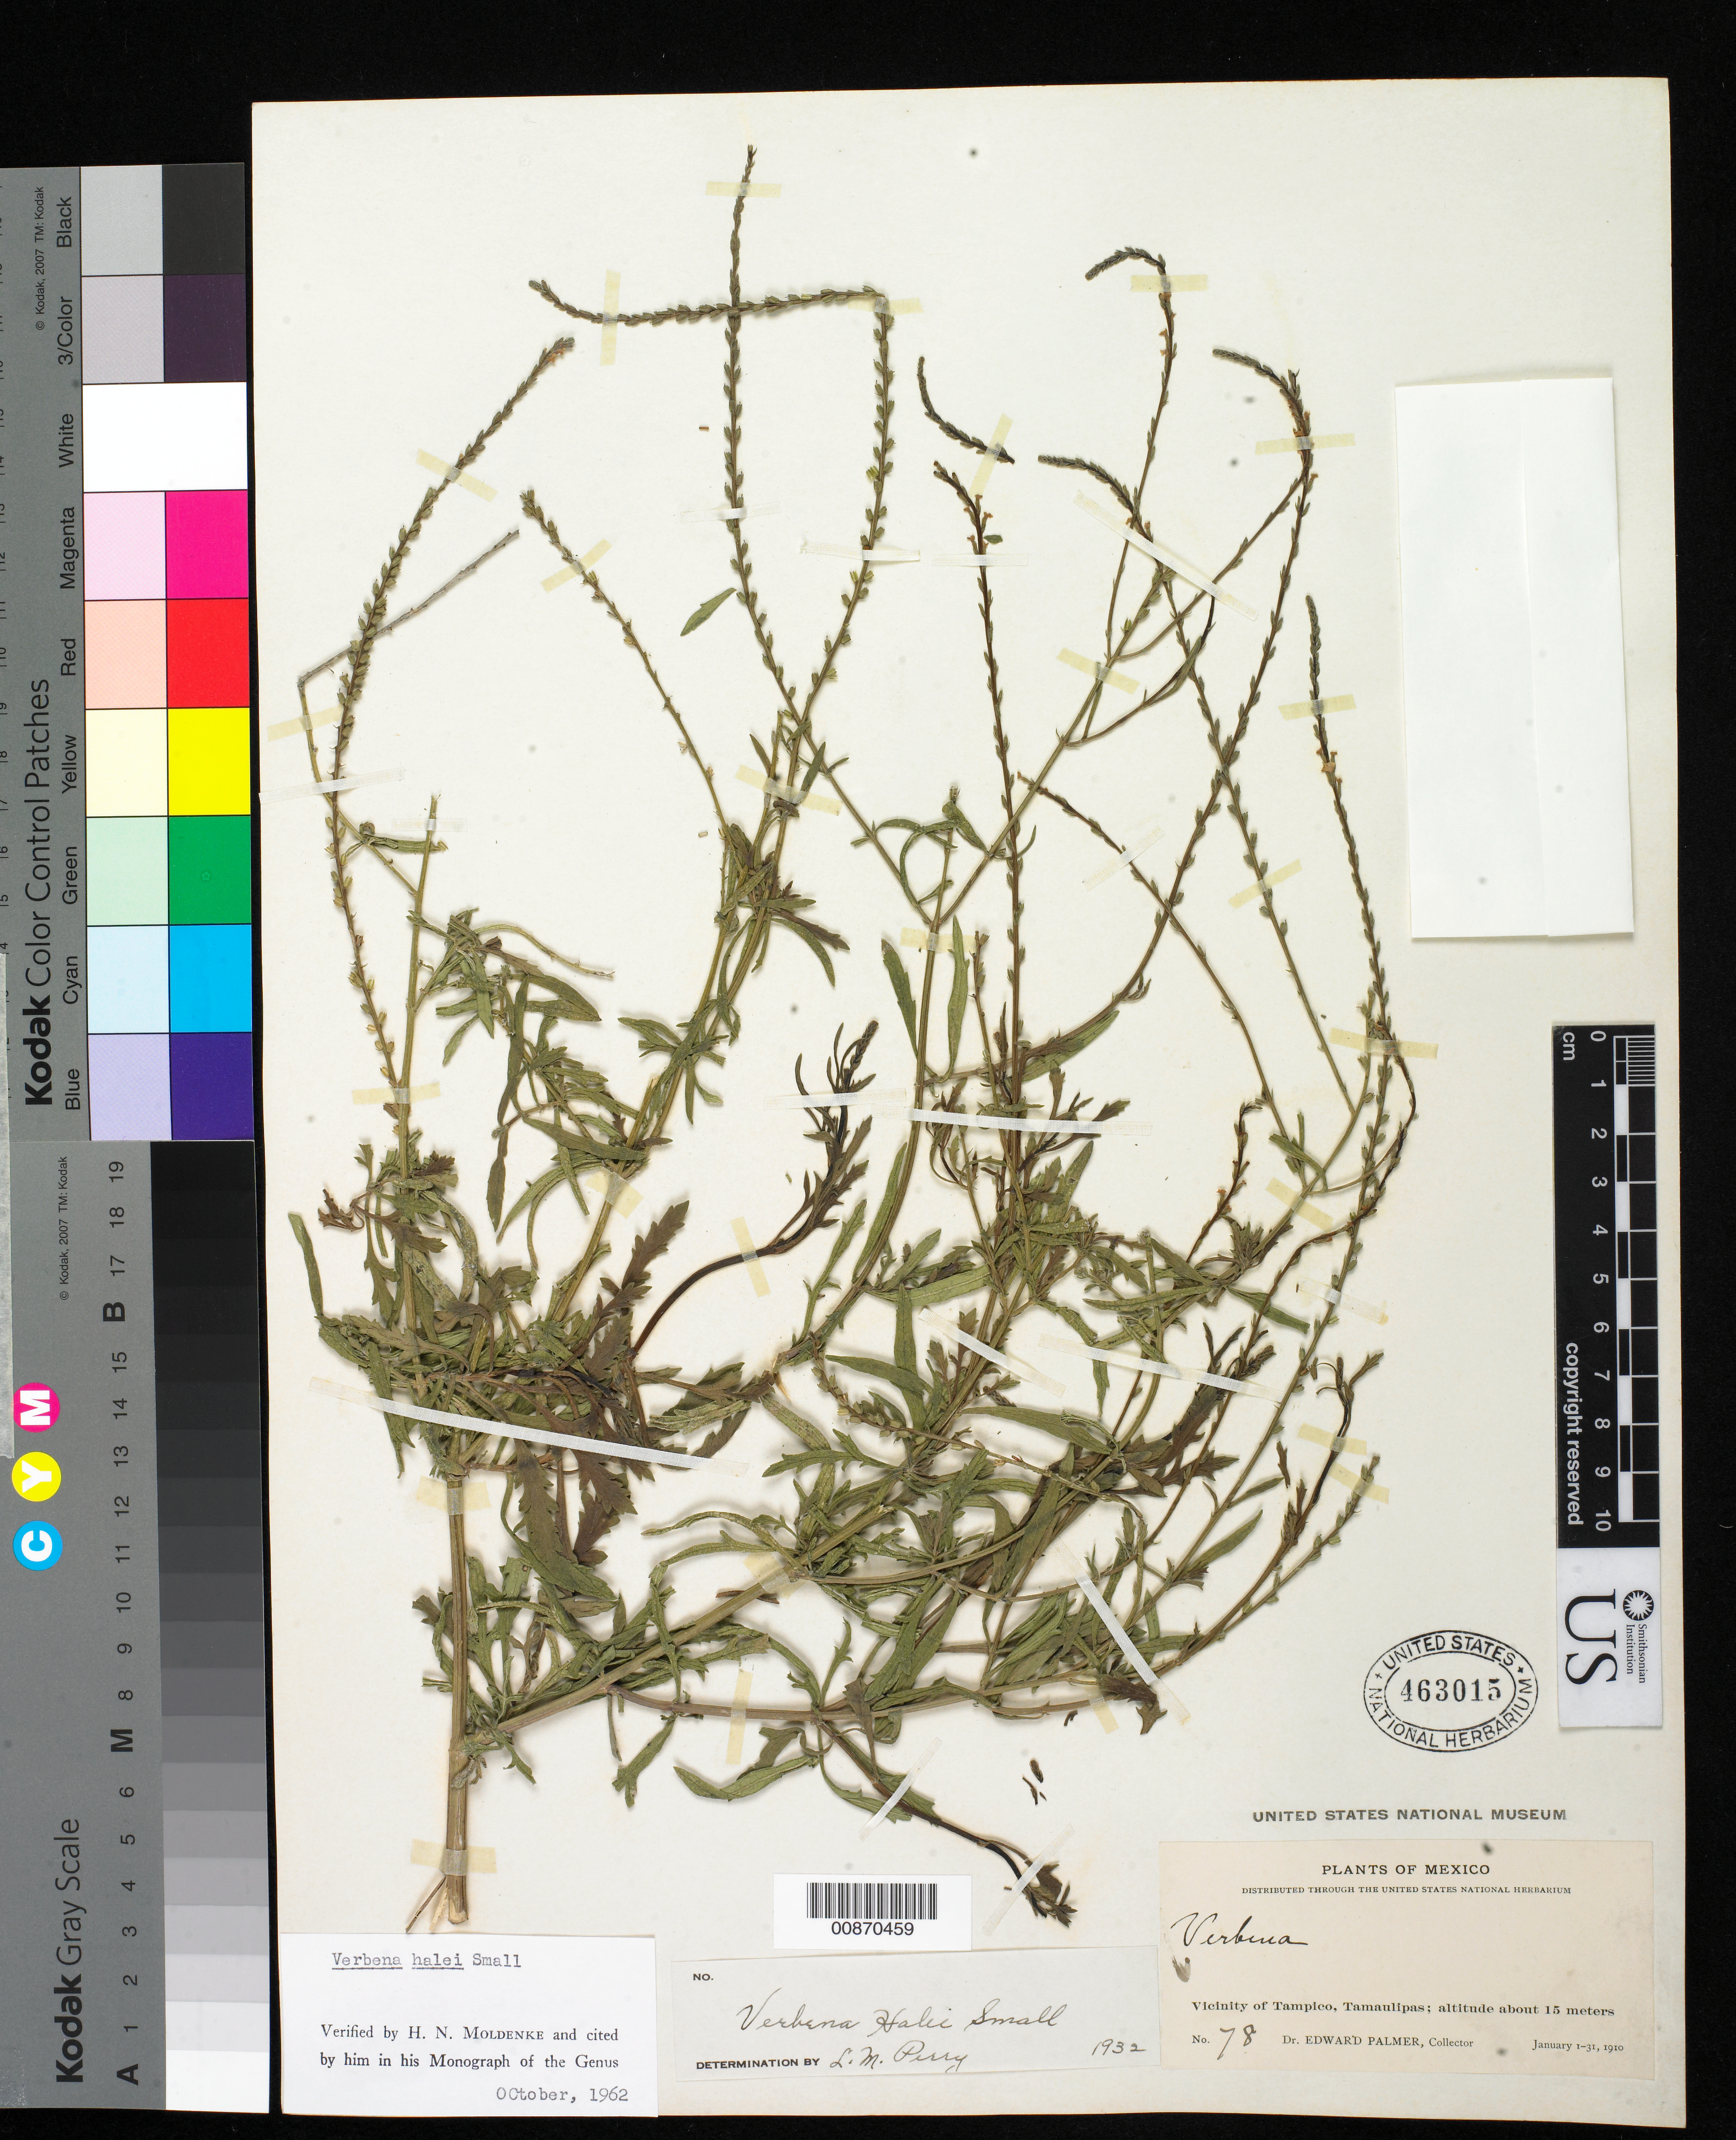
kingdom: Plantae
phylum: Tracheophyta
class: Magnoliopsida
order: Lamiales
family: Verbenaceae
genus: Verbena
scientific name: Verbena halei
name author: Small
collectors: E. Palmer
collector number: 78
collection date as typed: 01 Jan 1910 to 31 Jan 1910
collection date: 1910-01-01/1910-01-31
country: Mexico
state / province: Tamaulipas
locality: Vicinity of Tampico, Tamaulipas.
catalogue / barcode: US 463015